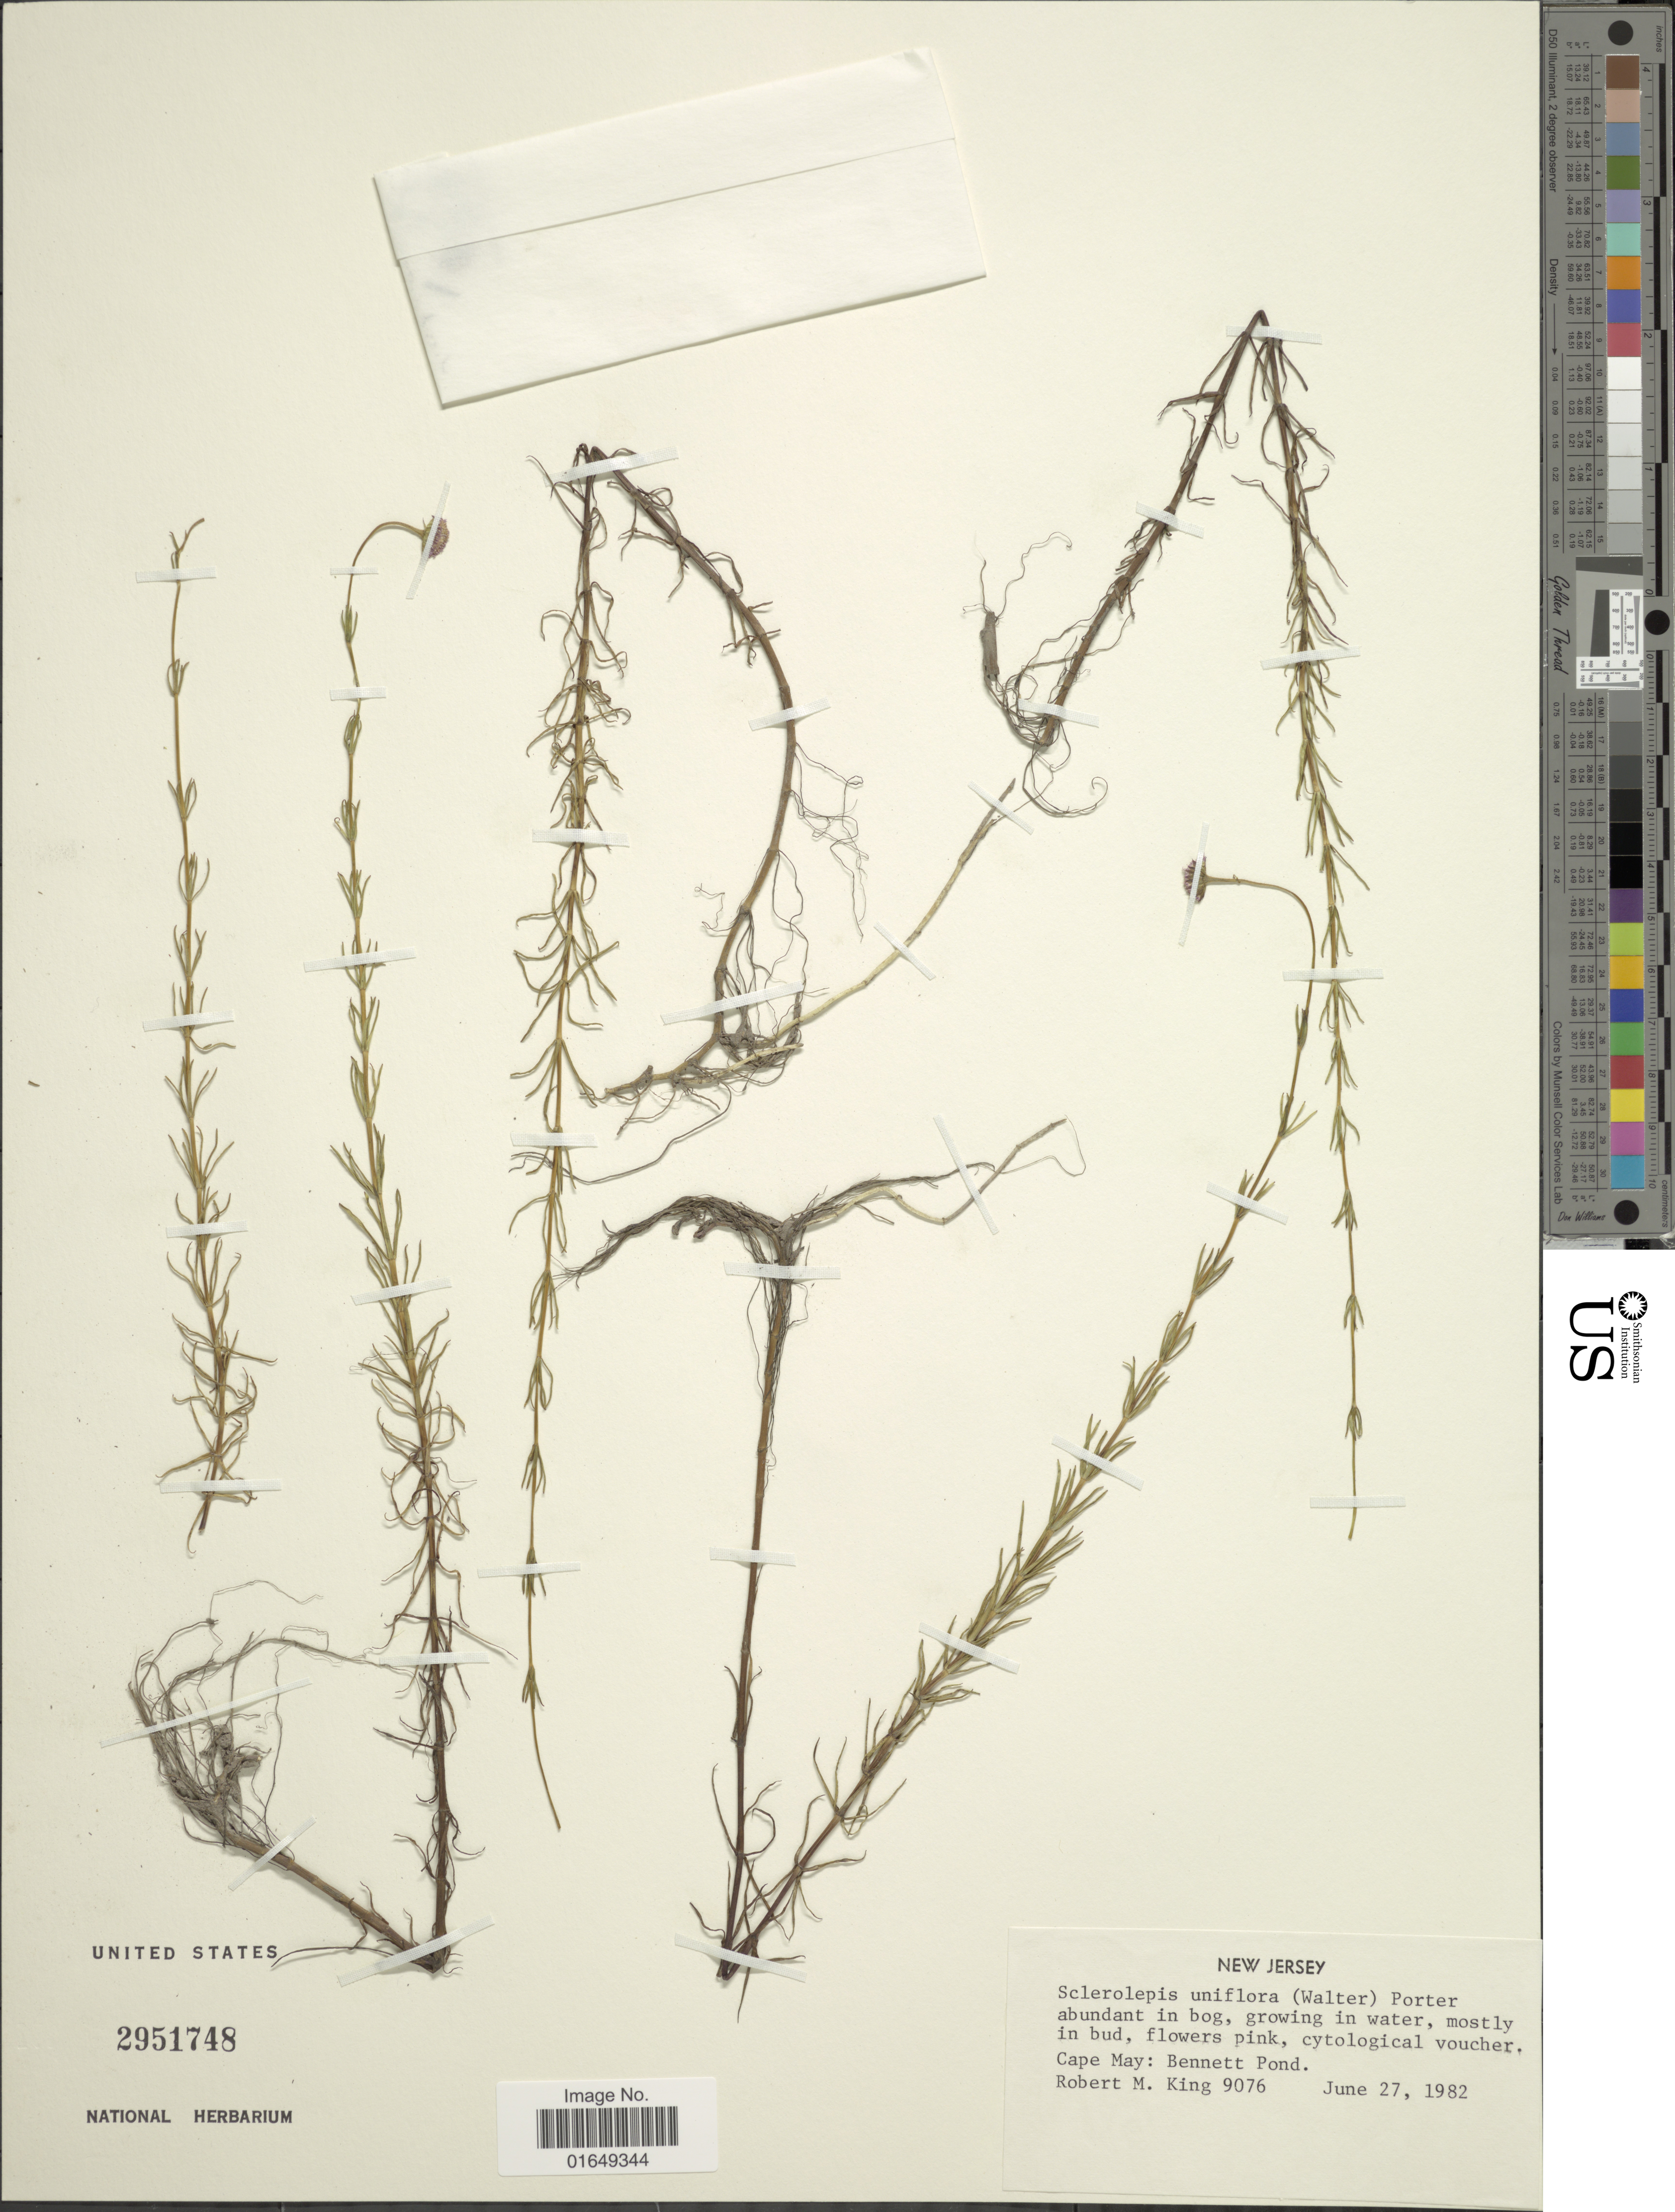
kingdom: Plantae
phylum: Tracheophyta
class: Magnoliopsida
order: Asterales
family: Asteraceae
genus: Sclerolepis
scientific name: Sclerolepis uniflora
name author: (Walter) Britton et al.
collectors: R. M. King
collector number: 9076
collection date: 1982-06-27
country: United States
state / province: New Jersey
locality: Cape May: Bennett Pond.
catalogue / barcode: US 2951748